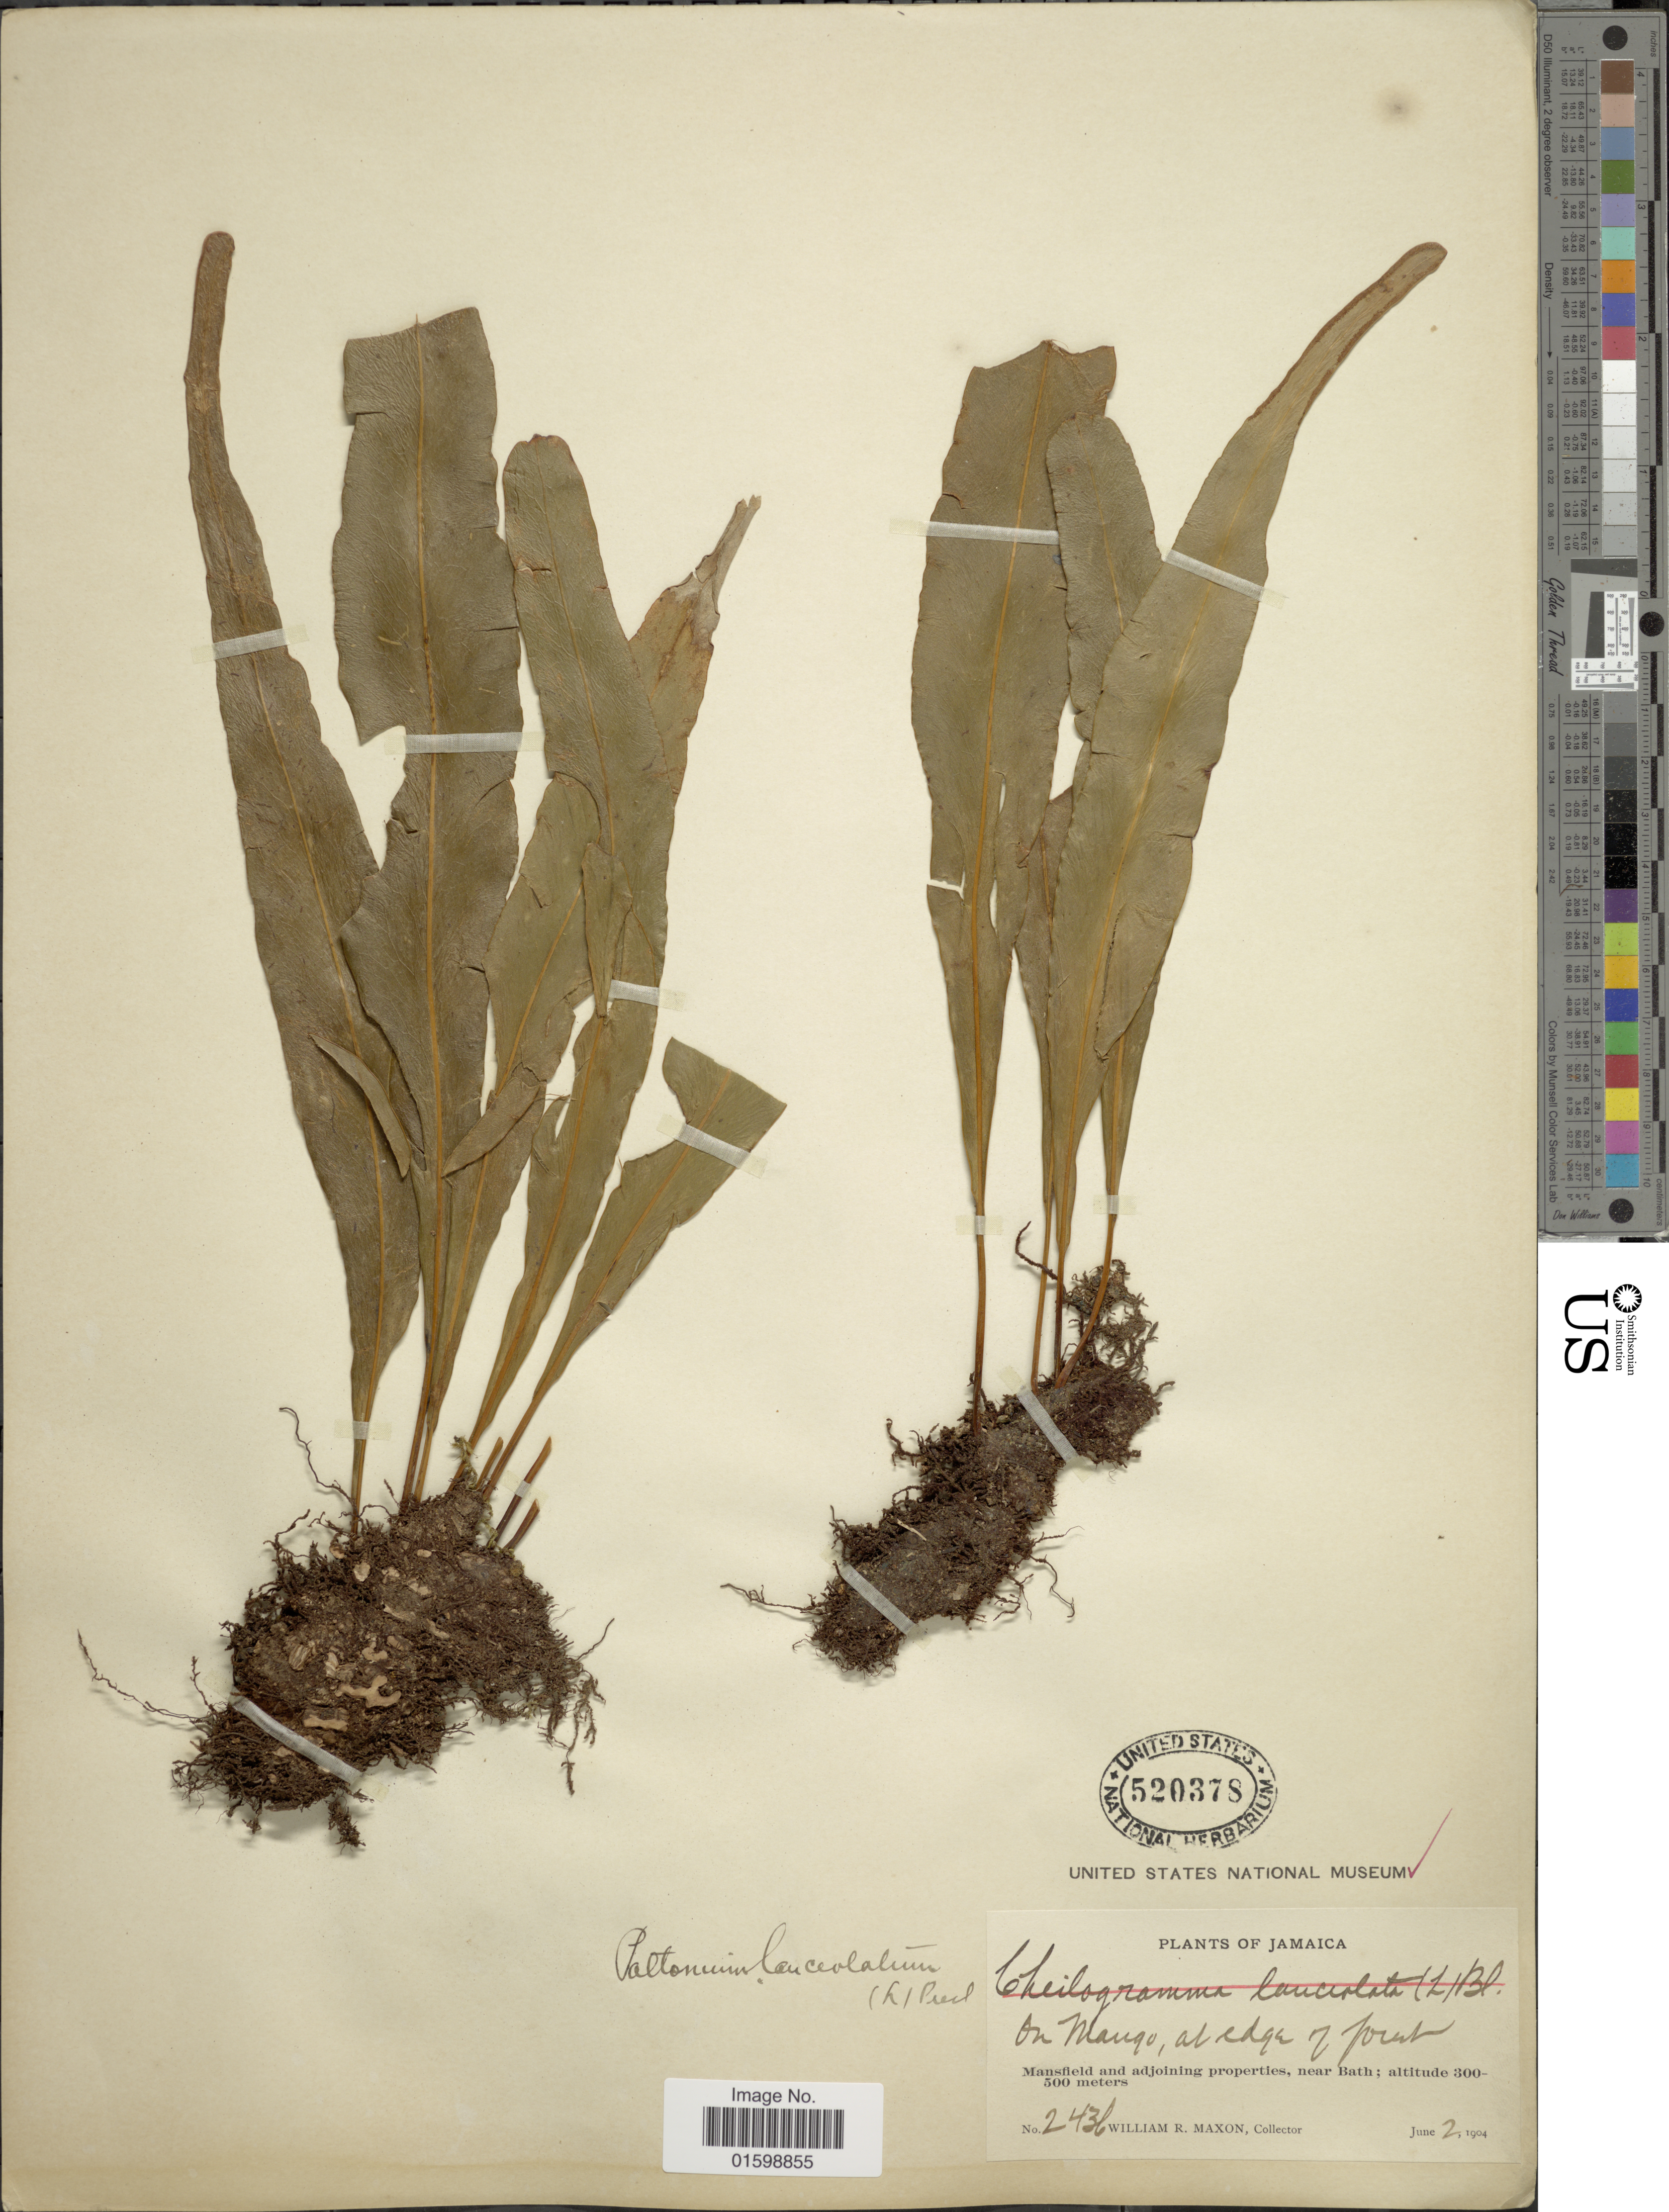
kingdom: Plantae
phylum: Tracheophyta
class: Polypodiopsida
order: Polypodiales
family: Polypodiaceae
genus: Pleopeltis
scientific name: Pleopeltis marginata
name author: A.R. Sm. & Tejero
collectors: W. R. Maxon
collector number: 2436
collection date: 1904-06-02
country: Jamaica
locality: On Mango, at edge of forest, Mansfield and adjoining properties, near Bath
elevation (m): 300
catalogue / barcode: US 520378